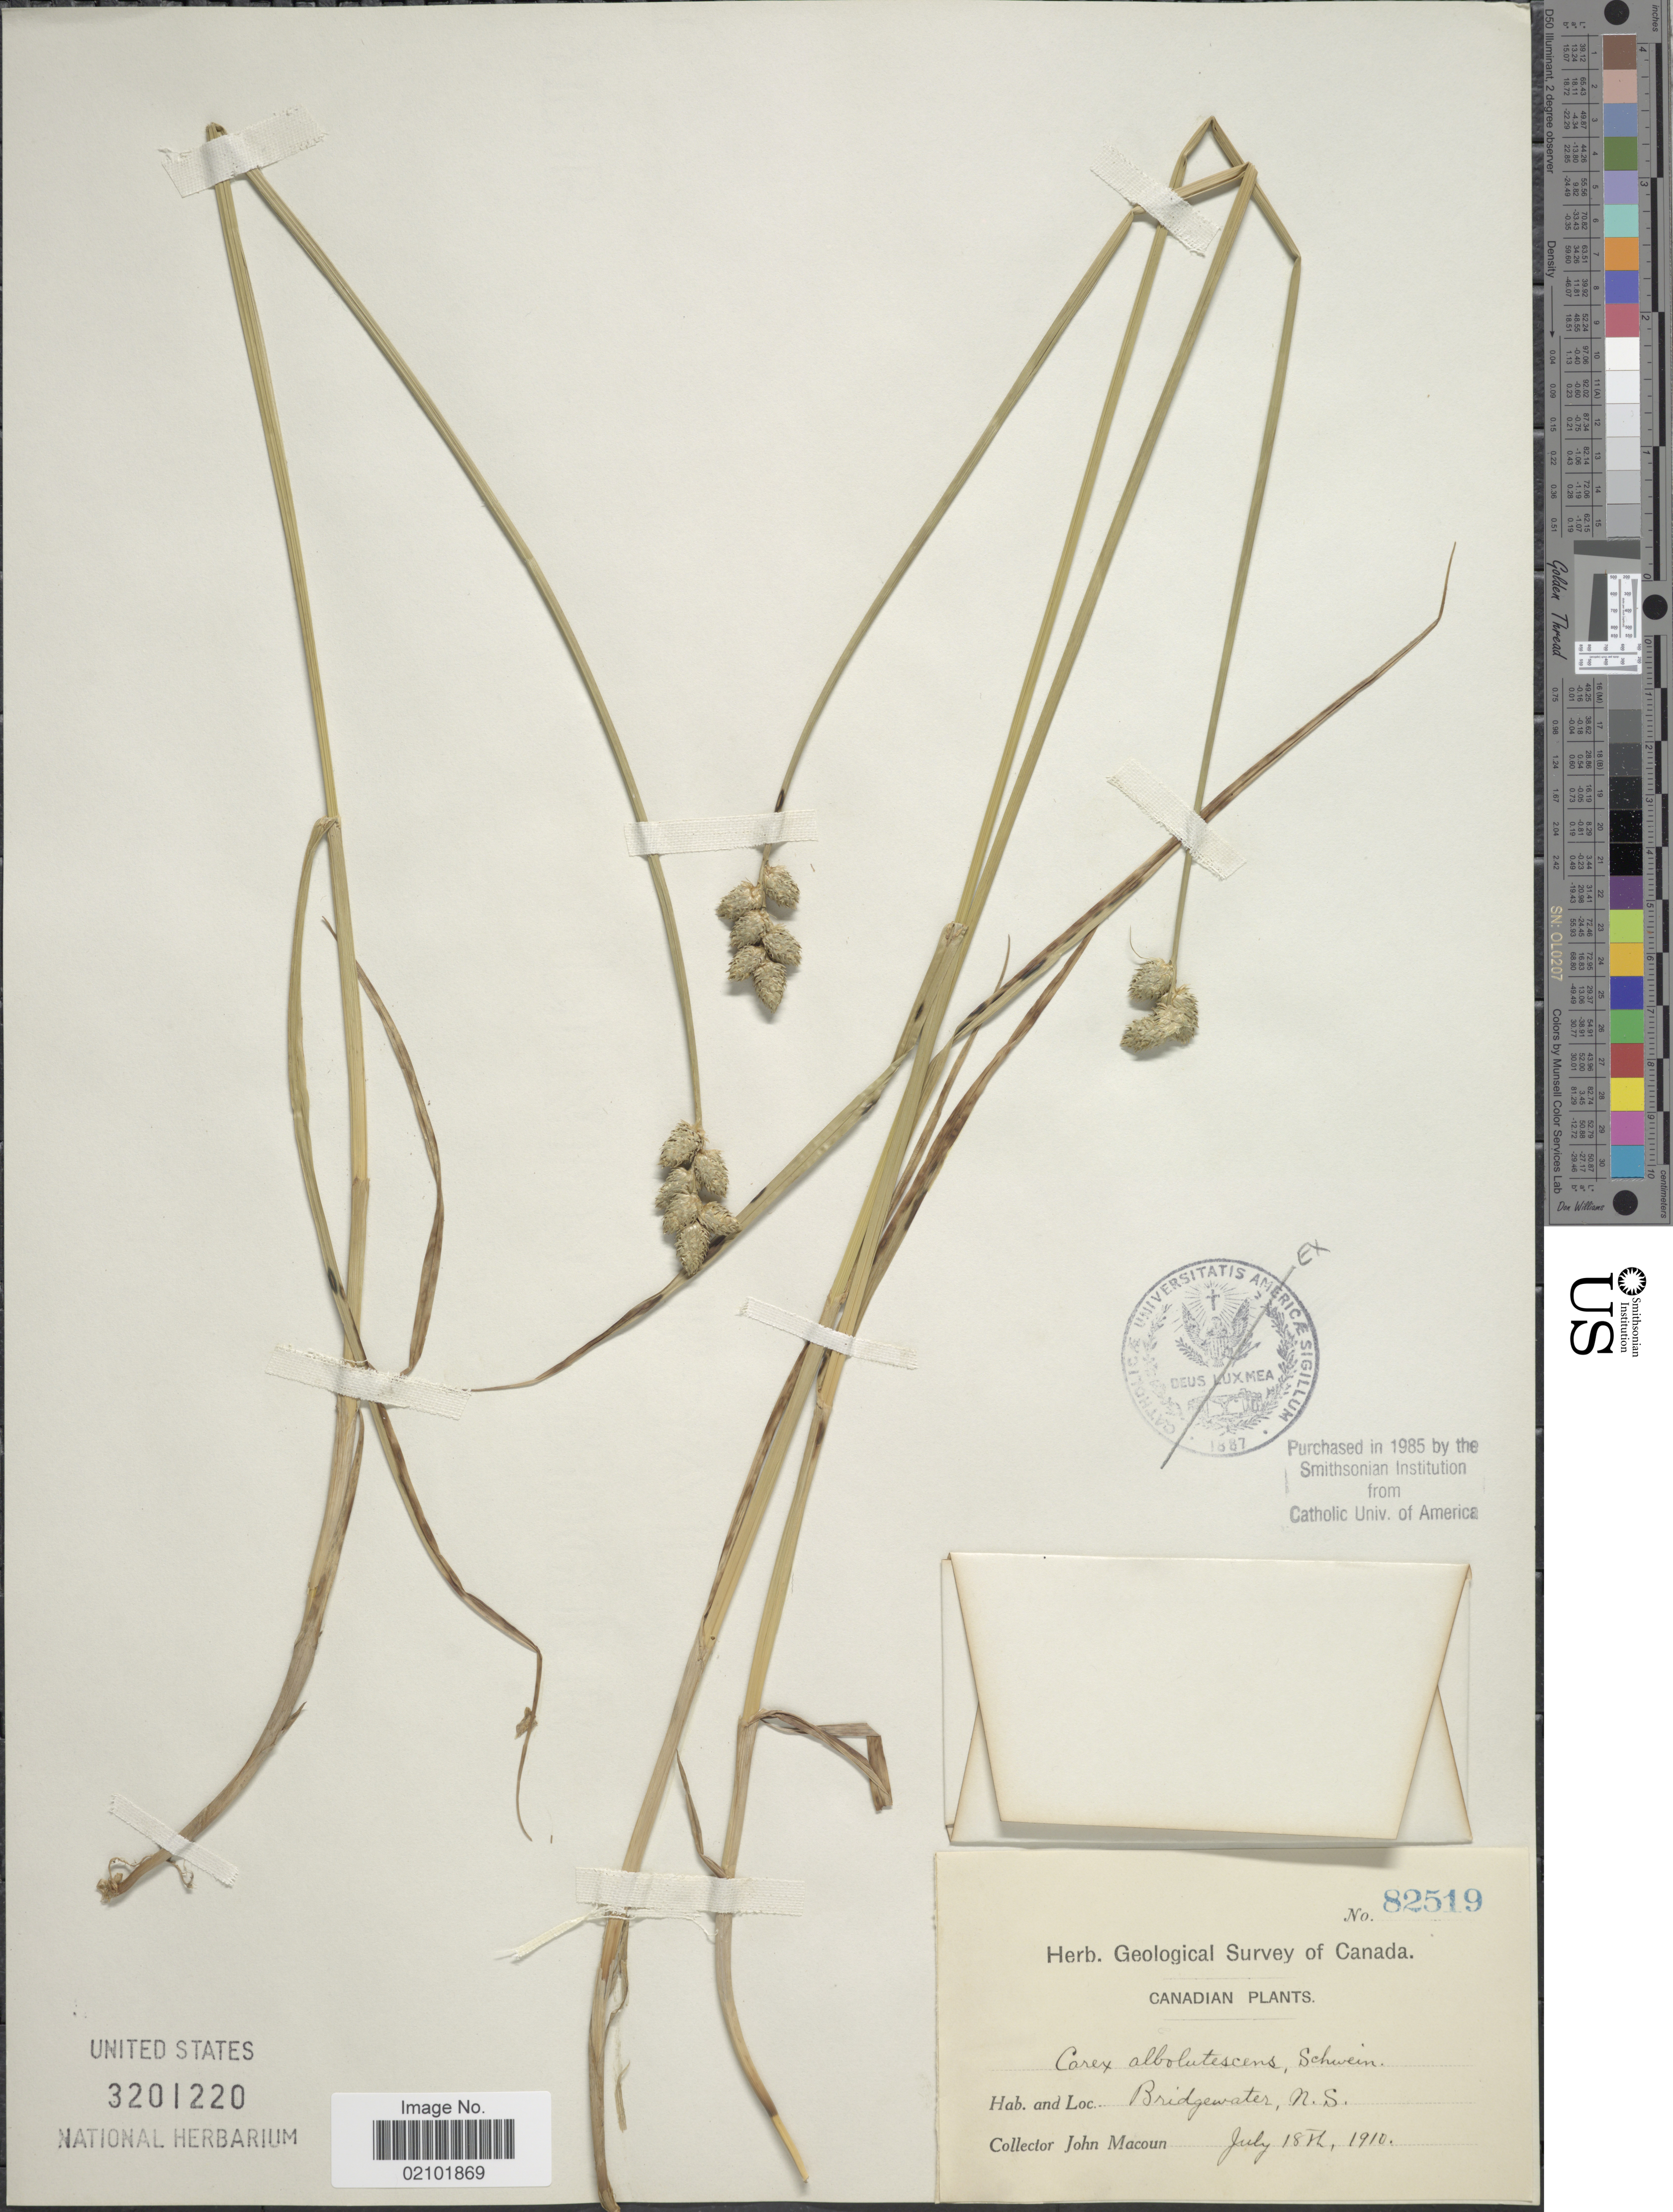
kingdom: Plantae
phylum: Tracheophyta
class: Liliopsida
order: Poales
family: Cyperaceae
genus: Carex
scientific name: Carex albolutescens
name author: Schwein.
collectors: J. Macoun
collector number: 82519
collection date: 1910-07-18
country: Canada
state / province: Nova Scotia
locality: Bridgewater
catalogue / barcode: US 3201220